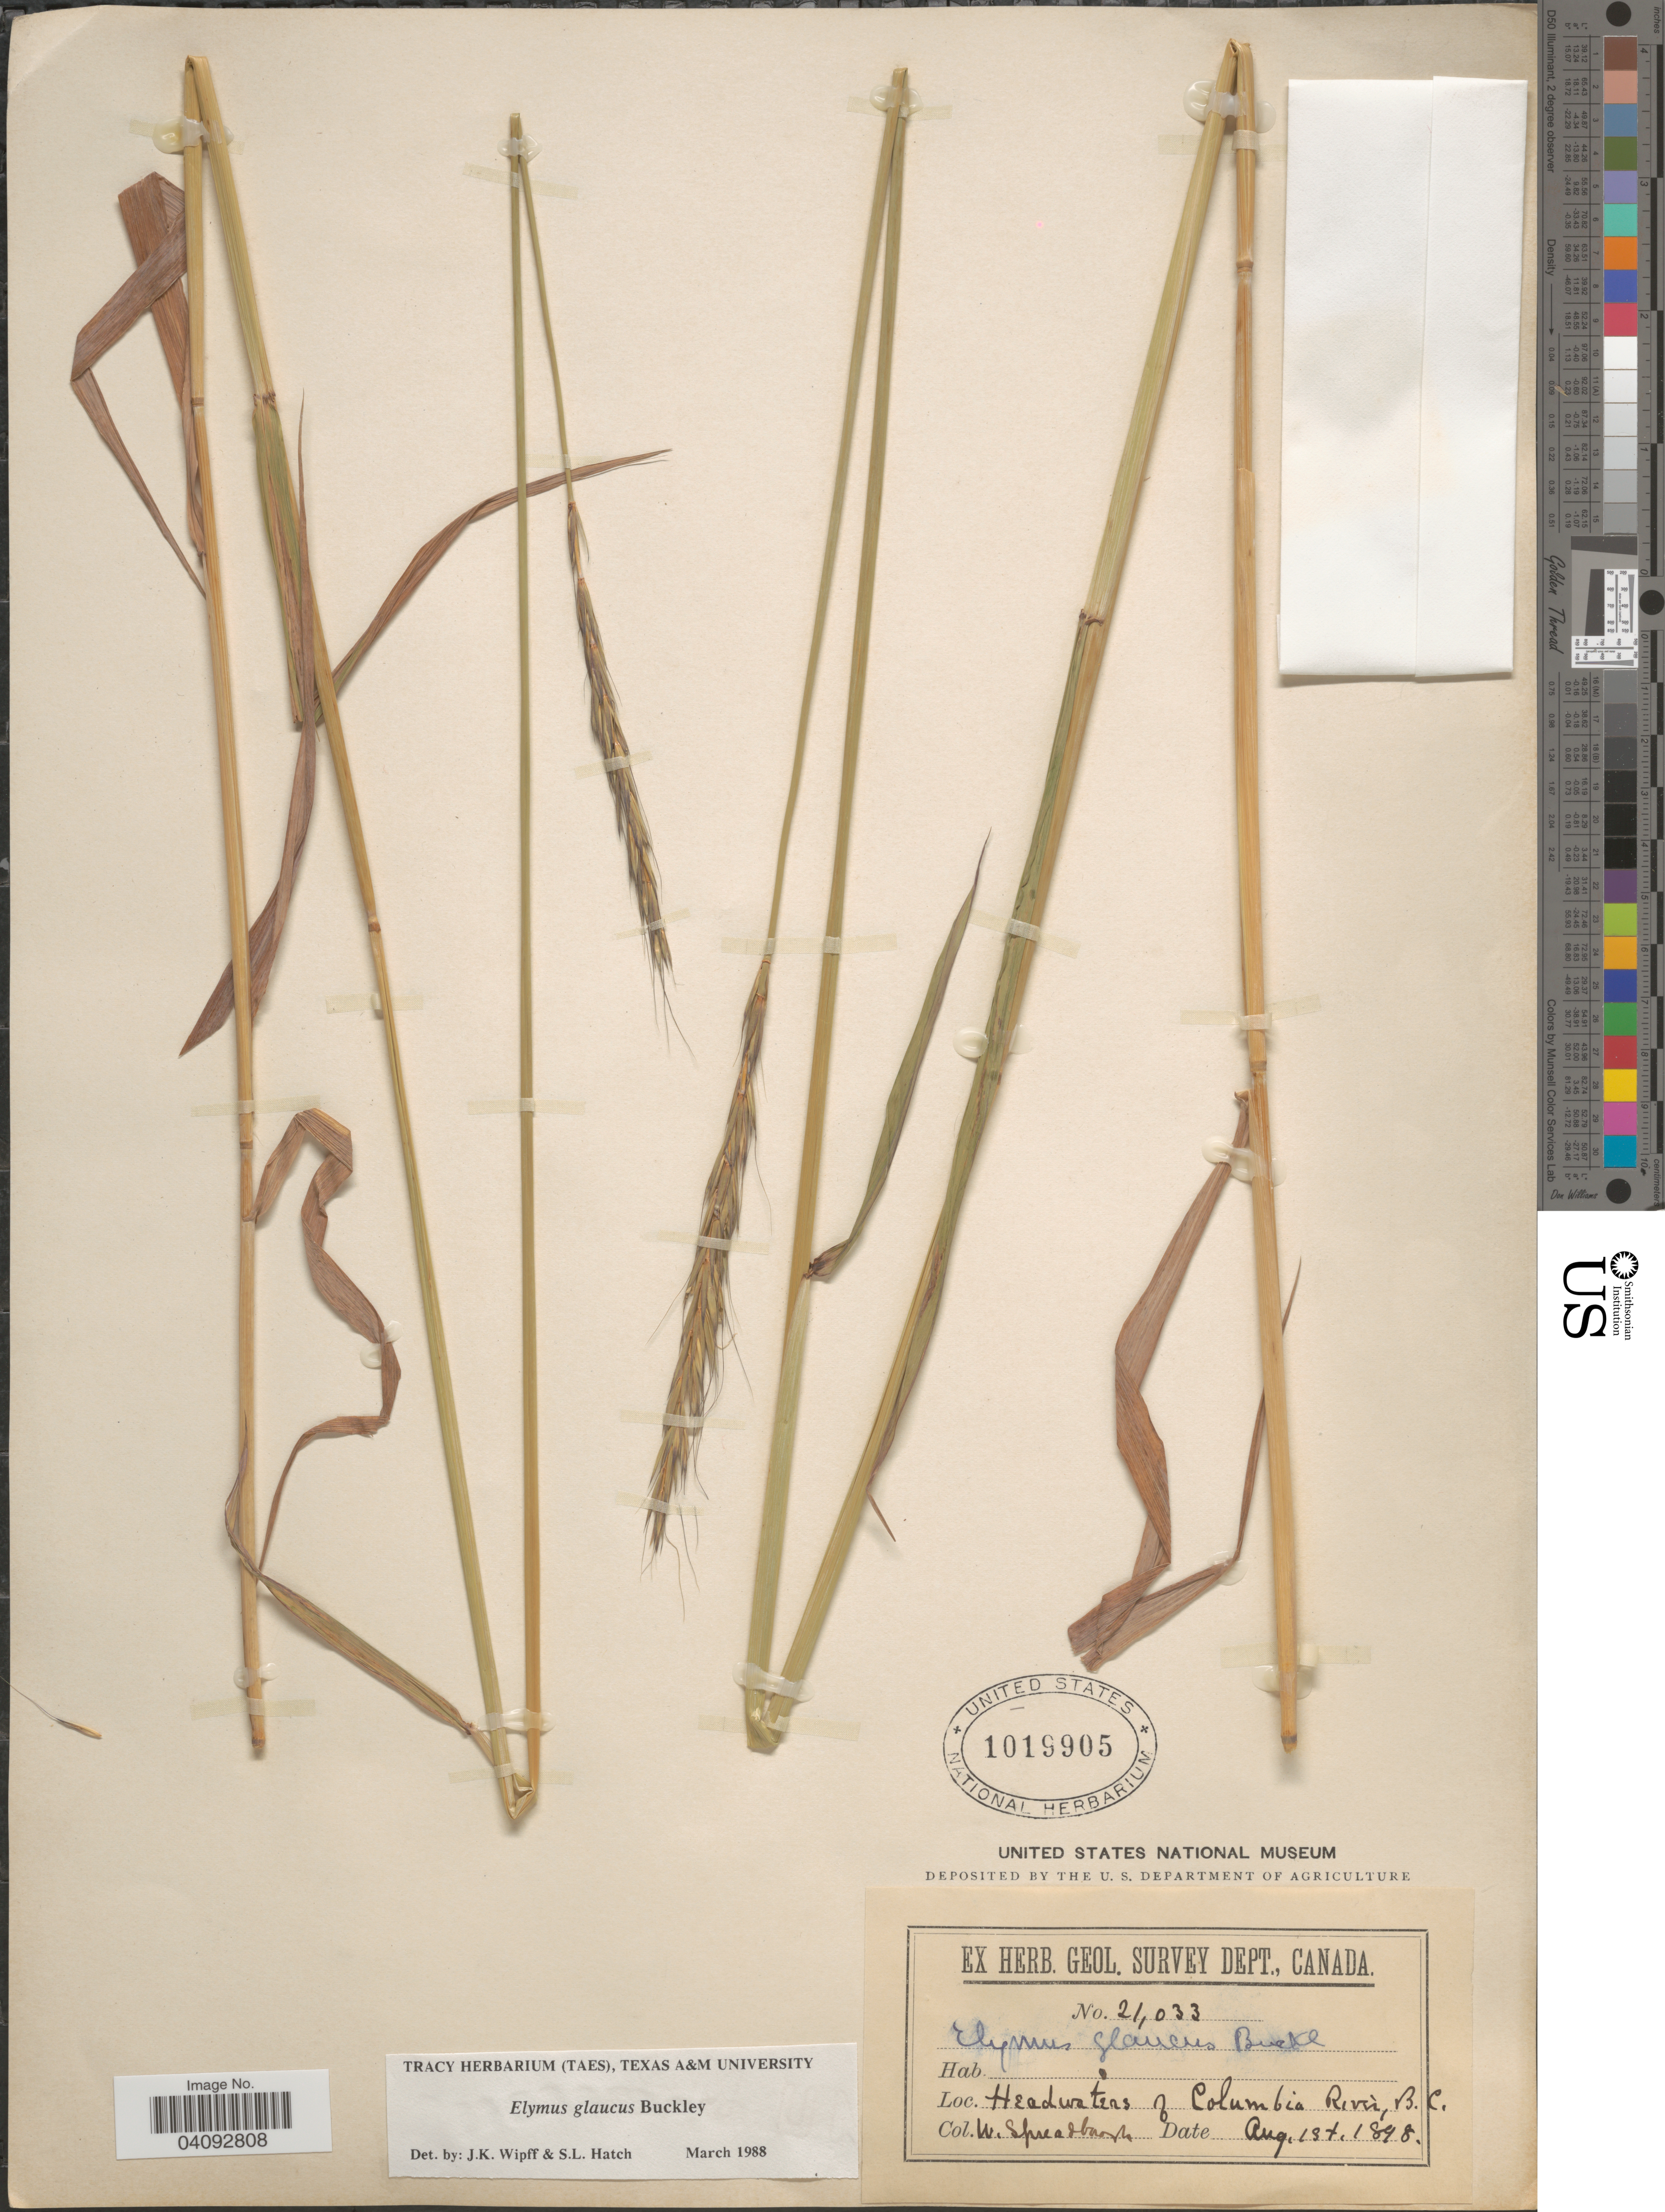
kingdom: Plantae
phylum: Tracheophyta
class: Liliopsida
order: Poales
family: Poaceae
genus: Elymus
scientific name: Elymus glaucus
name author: Buckley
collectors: W. Spreadborough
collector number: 21033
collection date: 1898-08-01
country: Canada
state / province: British Columbia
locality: Geol. Survey Dept., Canada. Headwaters of Columbia River.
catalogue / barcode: US 1019905